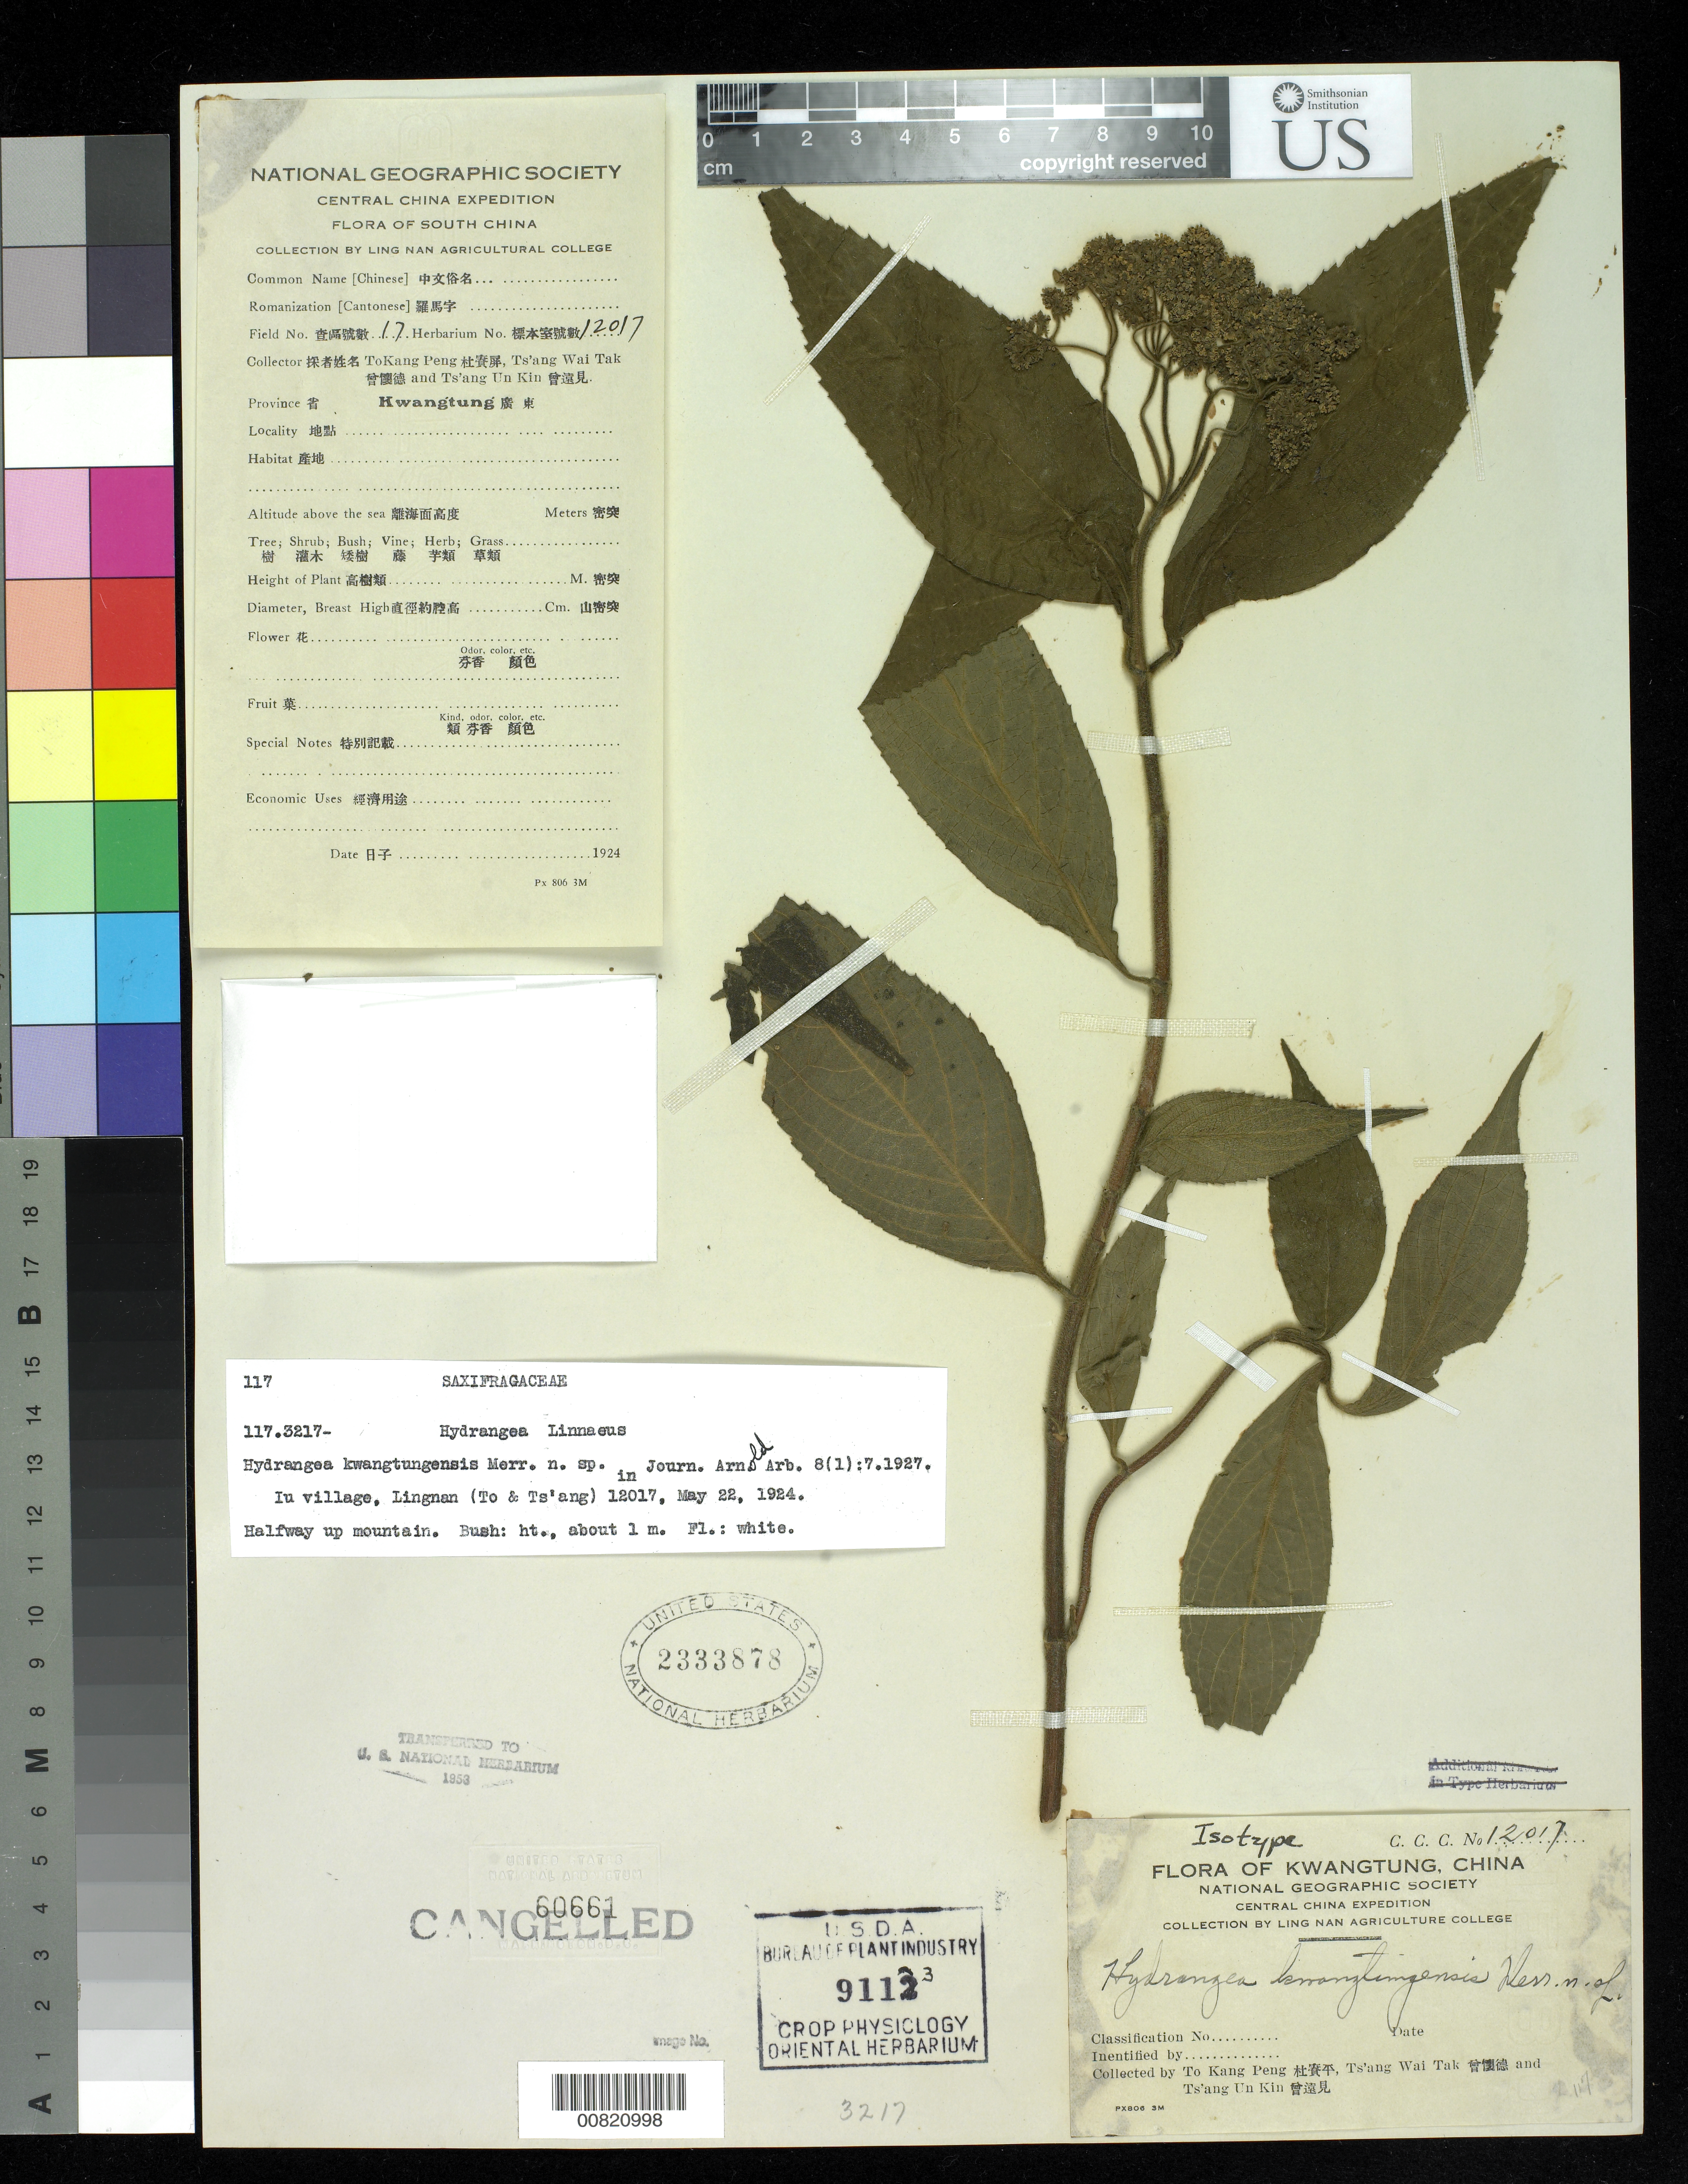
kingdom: Plantae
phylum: Tracheophyta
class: Magnoliopsida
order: Cornales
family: Hydrangeaceae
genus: Hydrangea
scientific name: Hydrangea kwangtungensis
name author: Merr.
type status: Isotype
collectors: Kang Peng To, W. T. Tsang & U. K. Tsang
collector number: C.C.C. 12017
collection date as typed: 22 May 1924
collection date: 1924-05-22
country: China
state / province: Guangdong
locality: Lung T'au Mountain, near Iu.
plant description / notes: Specimen ex herb. U.S. National Arboretum, transferred to U.S. National Herbarium, 1953.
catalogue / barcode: US 2333878